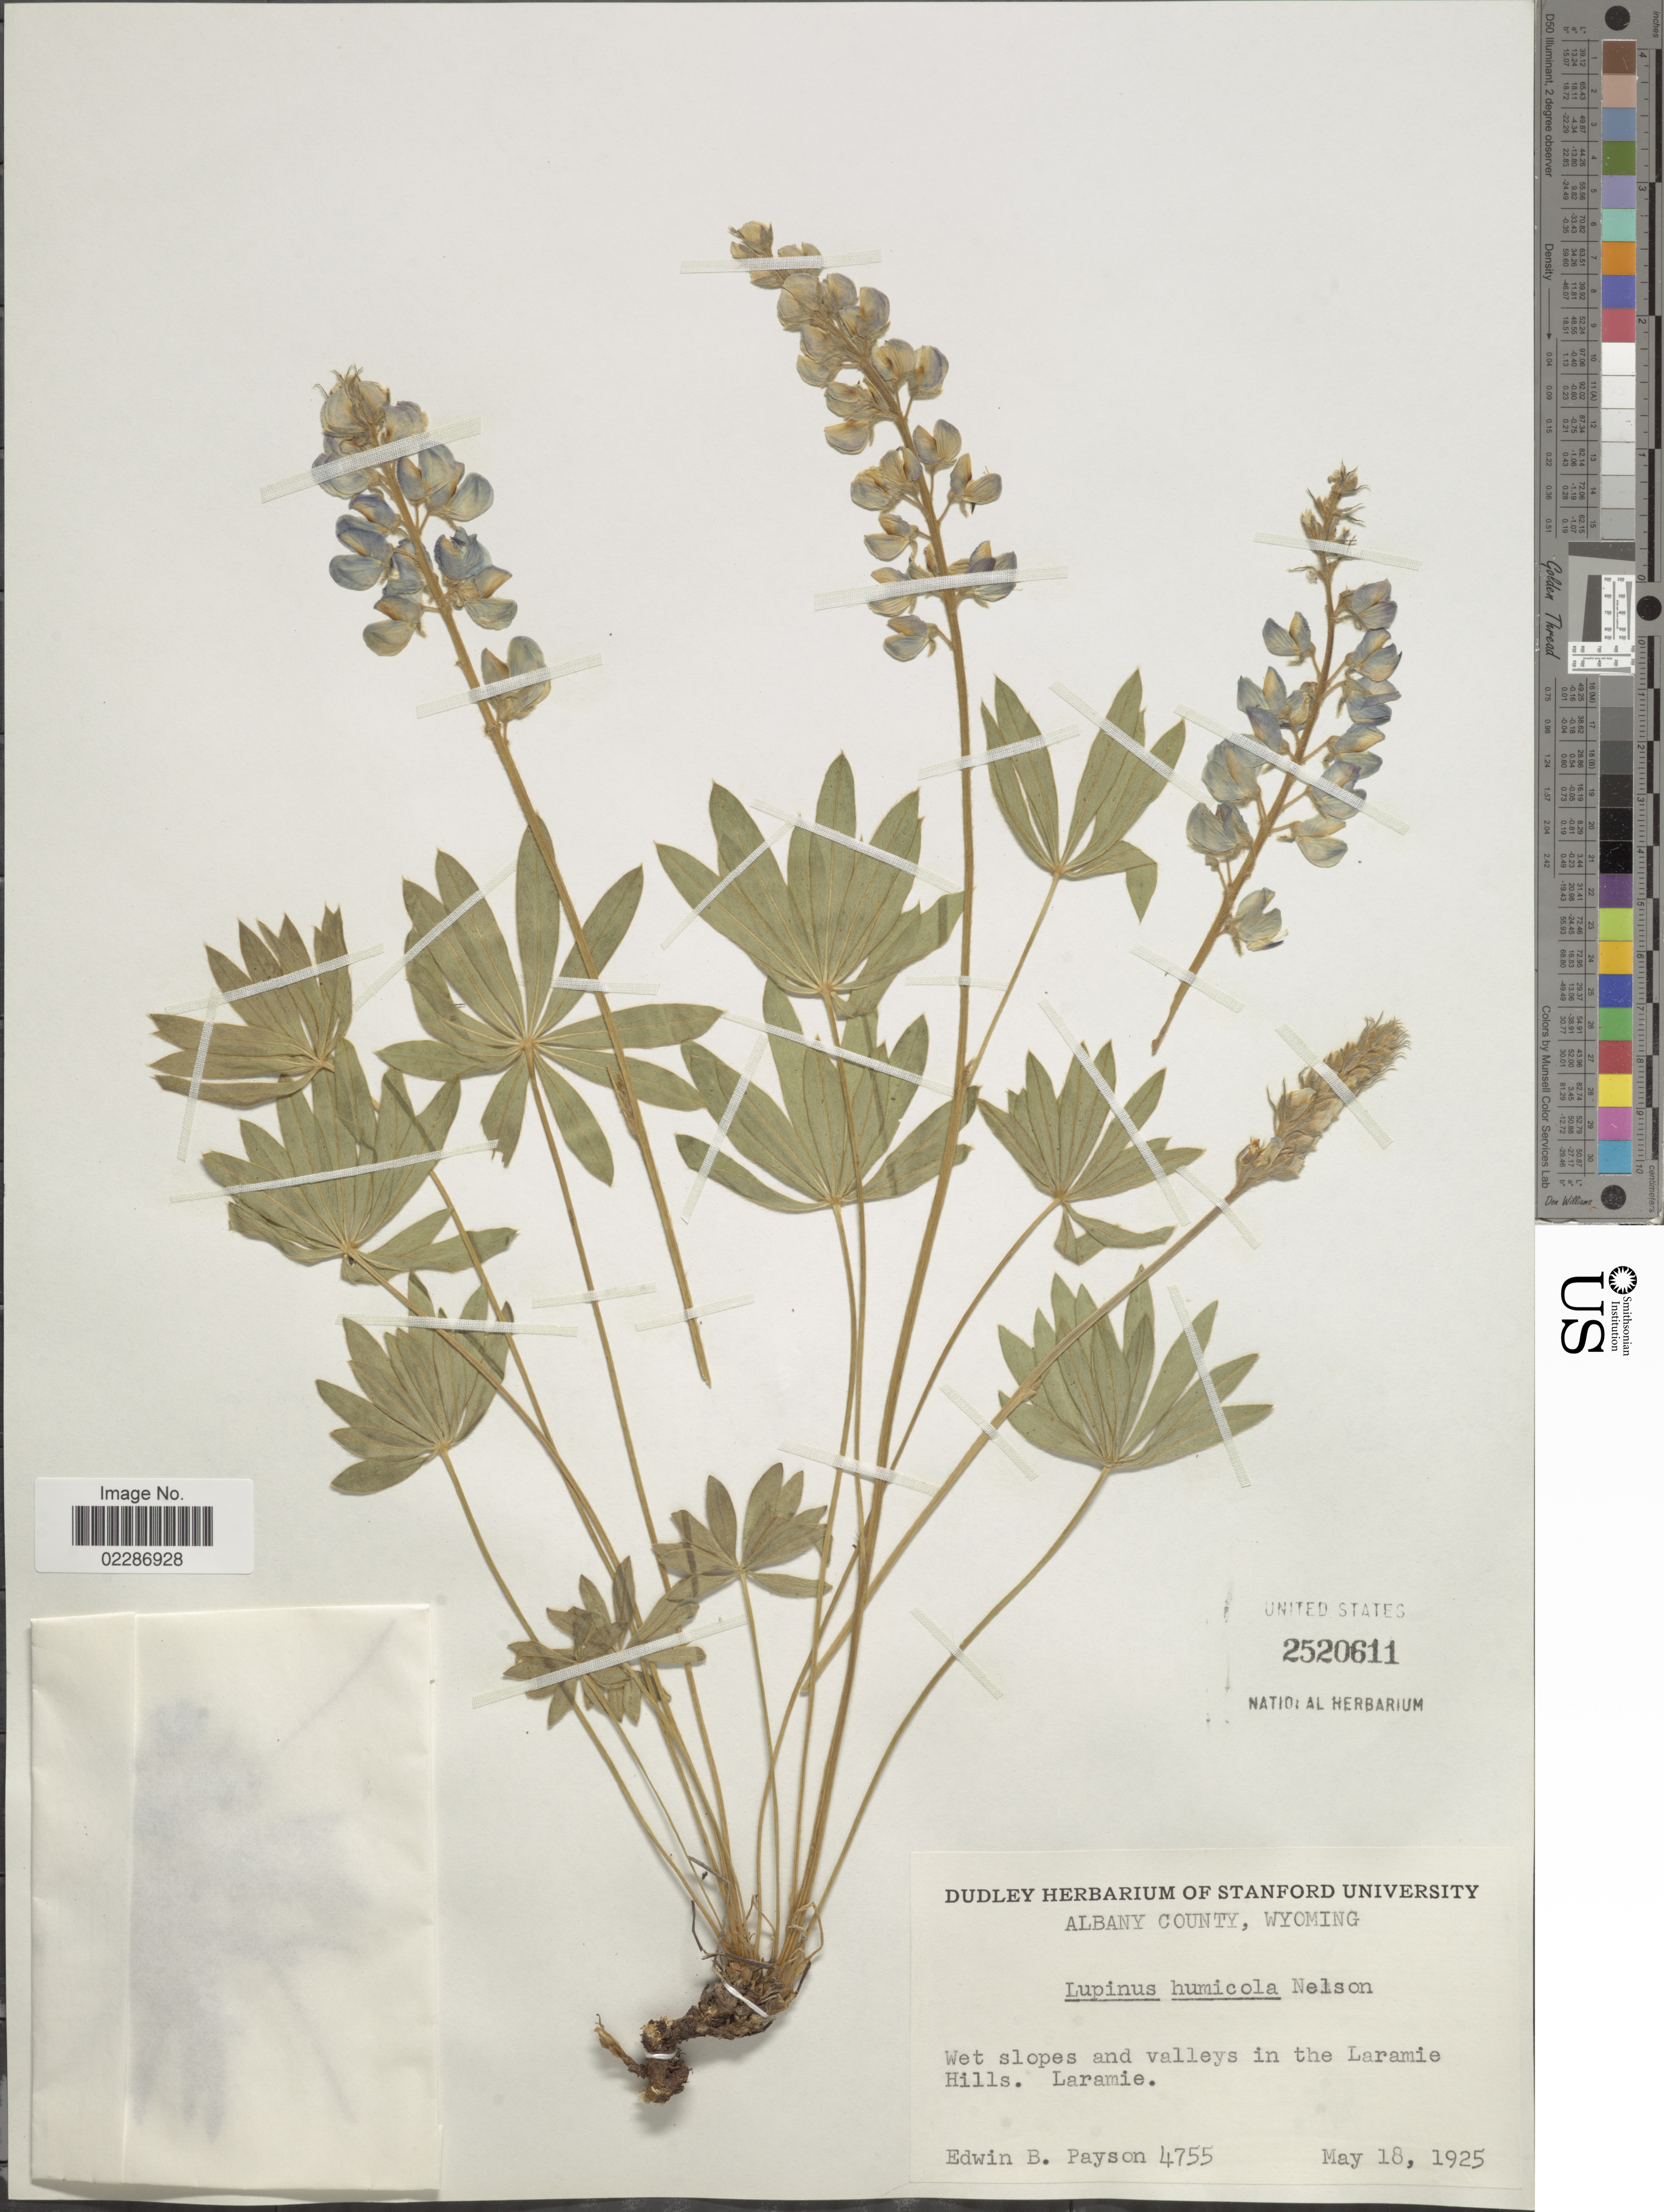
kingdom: Plantae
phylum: Tracheophyta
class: Magnoliopsida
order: Fabales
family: Fabaceae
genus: Lupinus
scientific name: Lupinus wyethii subsp. wyethii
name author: S. Watson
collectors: E. B. Payson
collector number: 4755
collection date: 1925-05-18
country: United States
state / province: Wyoming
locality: Albany County, Wet slopes and valleys in the Laramie Hills. Laramie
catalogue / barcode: US 2520611